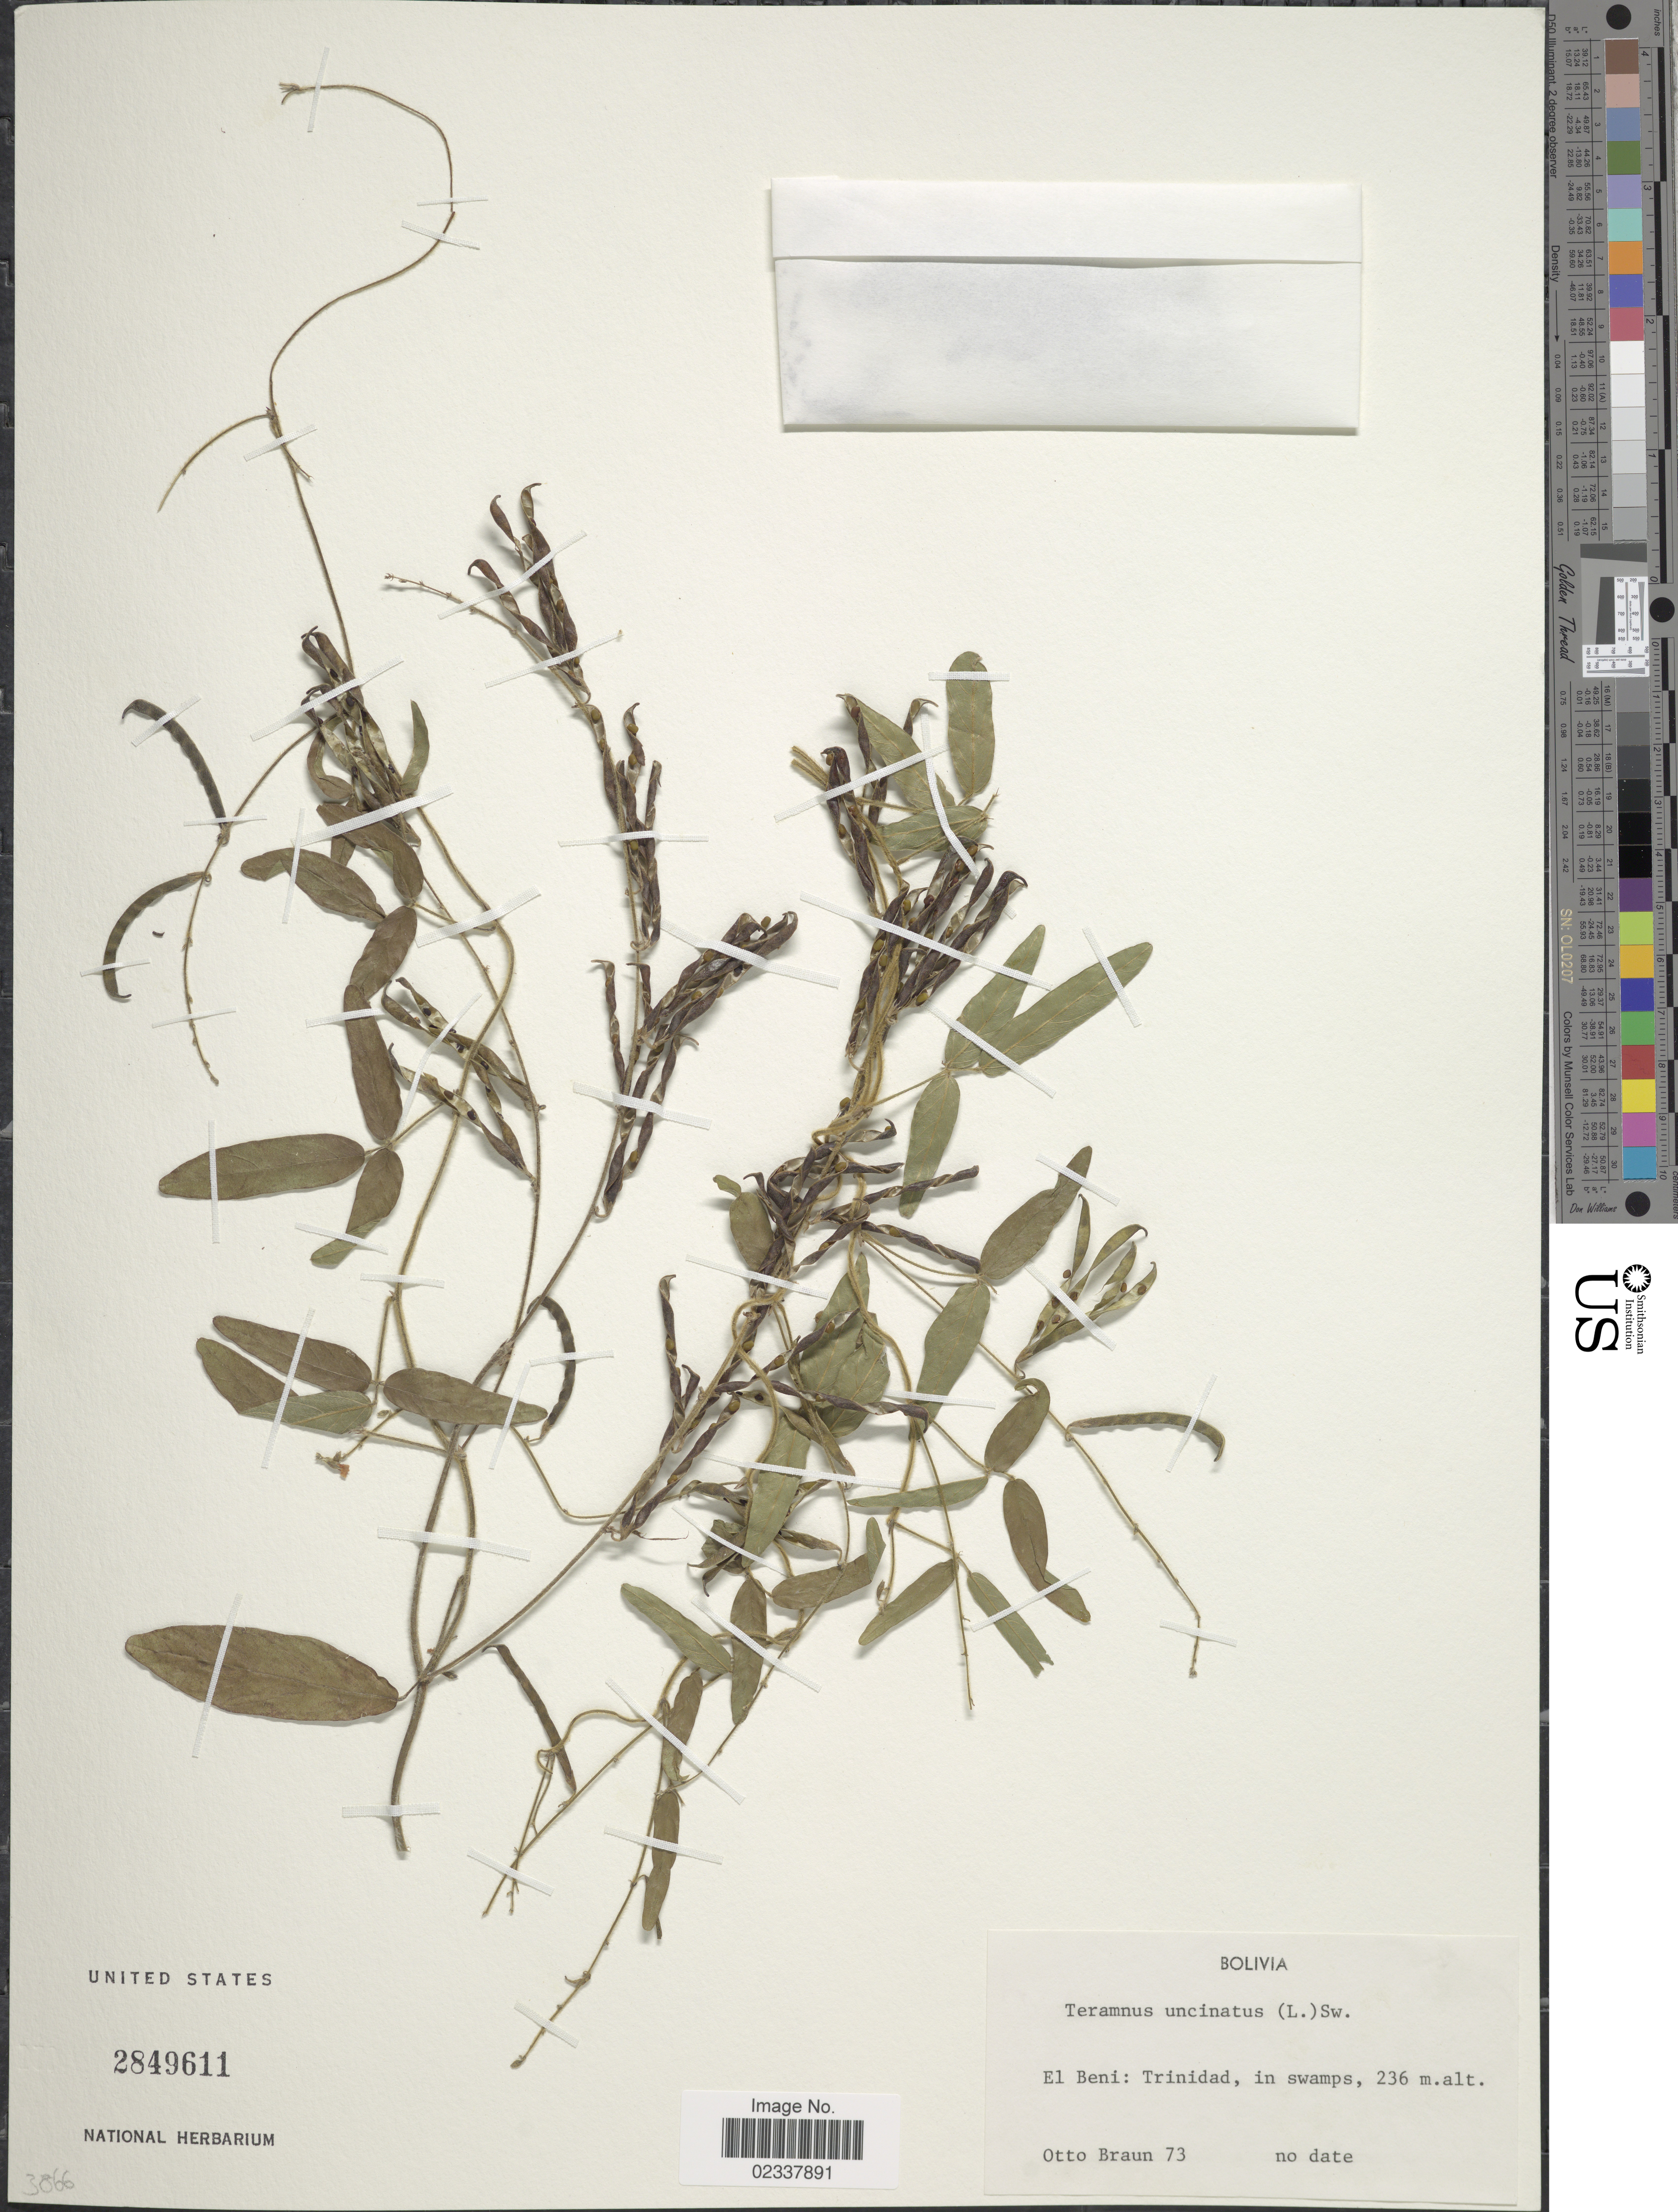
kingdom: Plantae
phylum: Tracheophyta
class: Magnoliopsida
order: Fabales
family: Fabaceae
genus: Teramnus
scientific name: Teramnus uncinatus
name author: (L.) Sw.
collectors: O. Braun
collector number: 73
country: Bolivia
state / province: Beni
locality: Trinidad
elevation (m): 236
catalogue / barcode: US 2849611